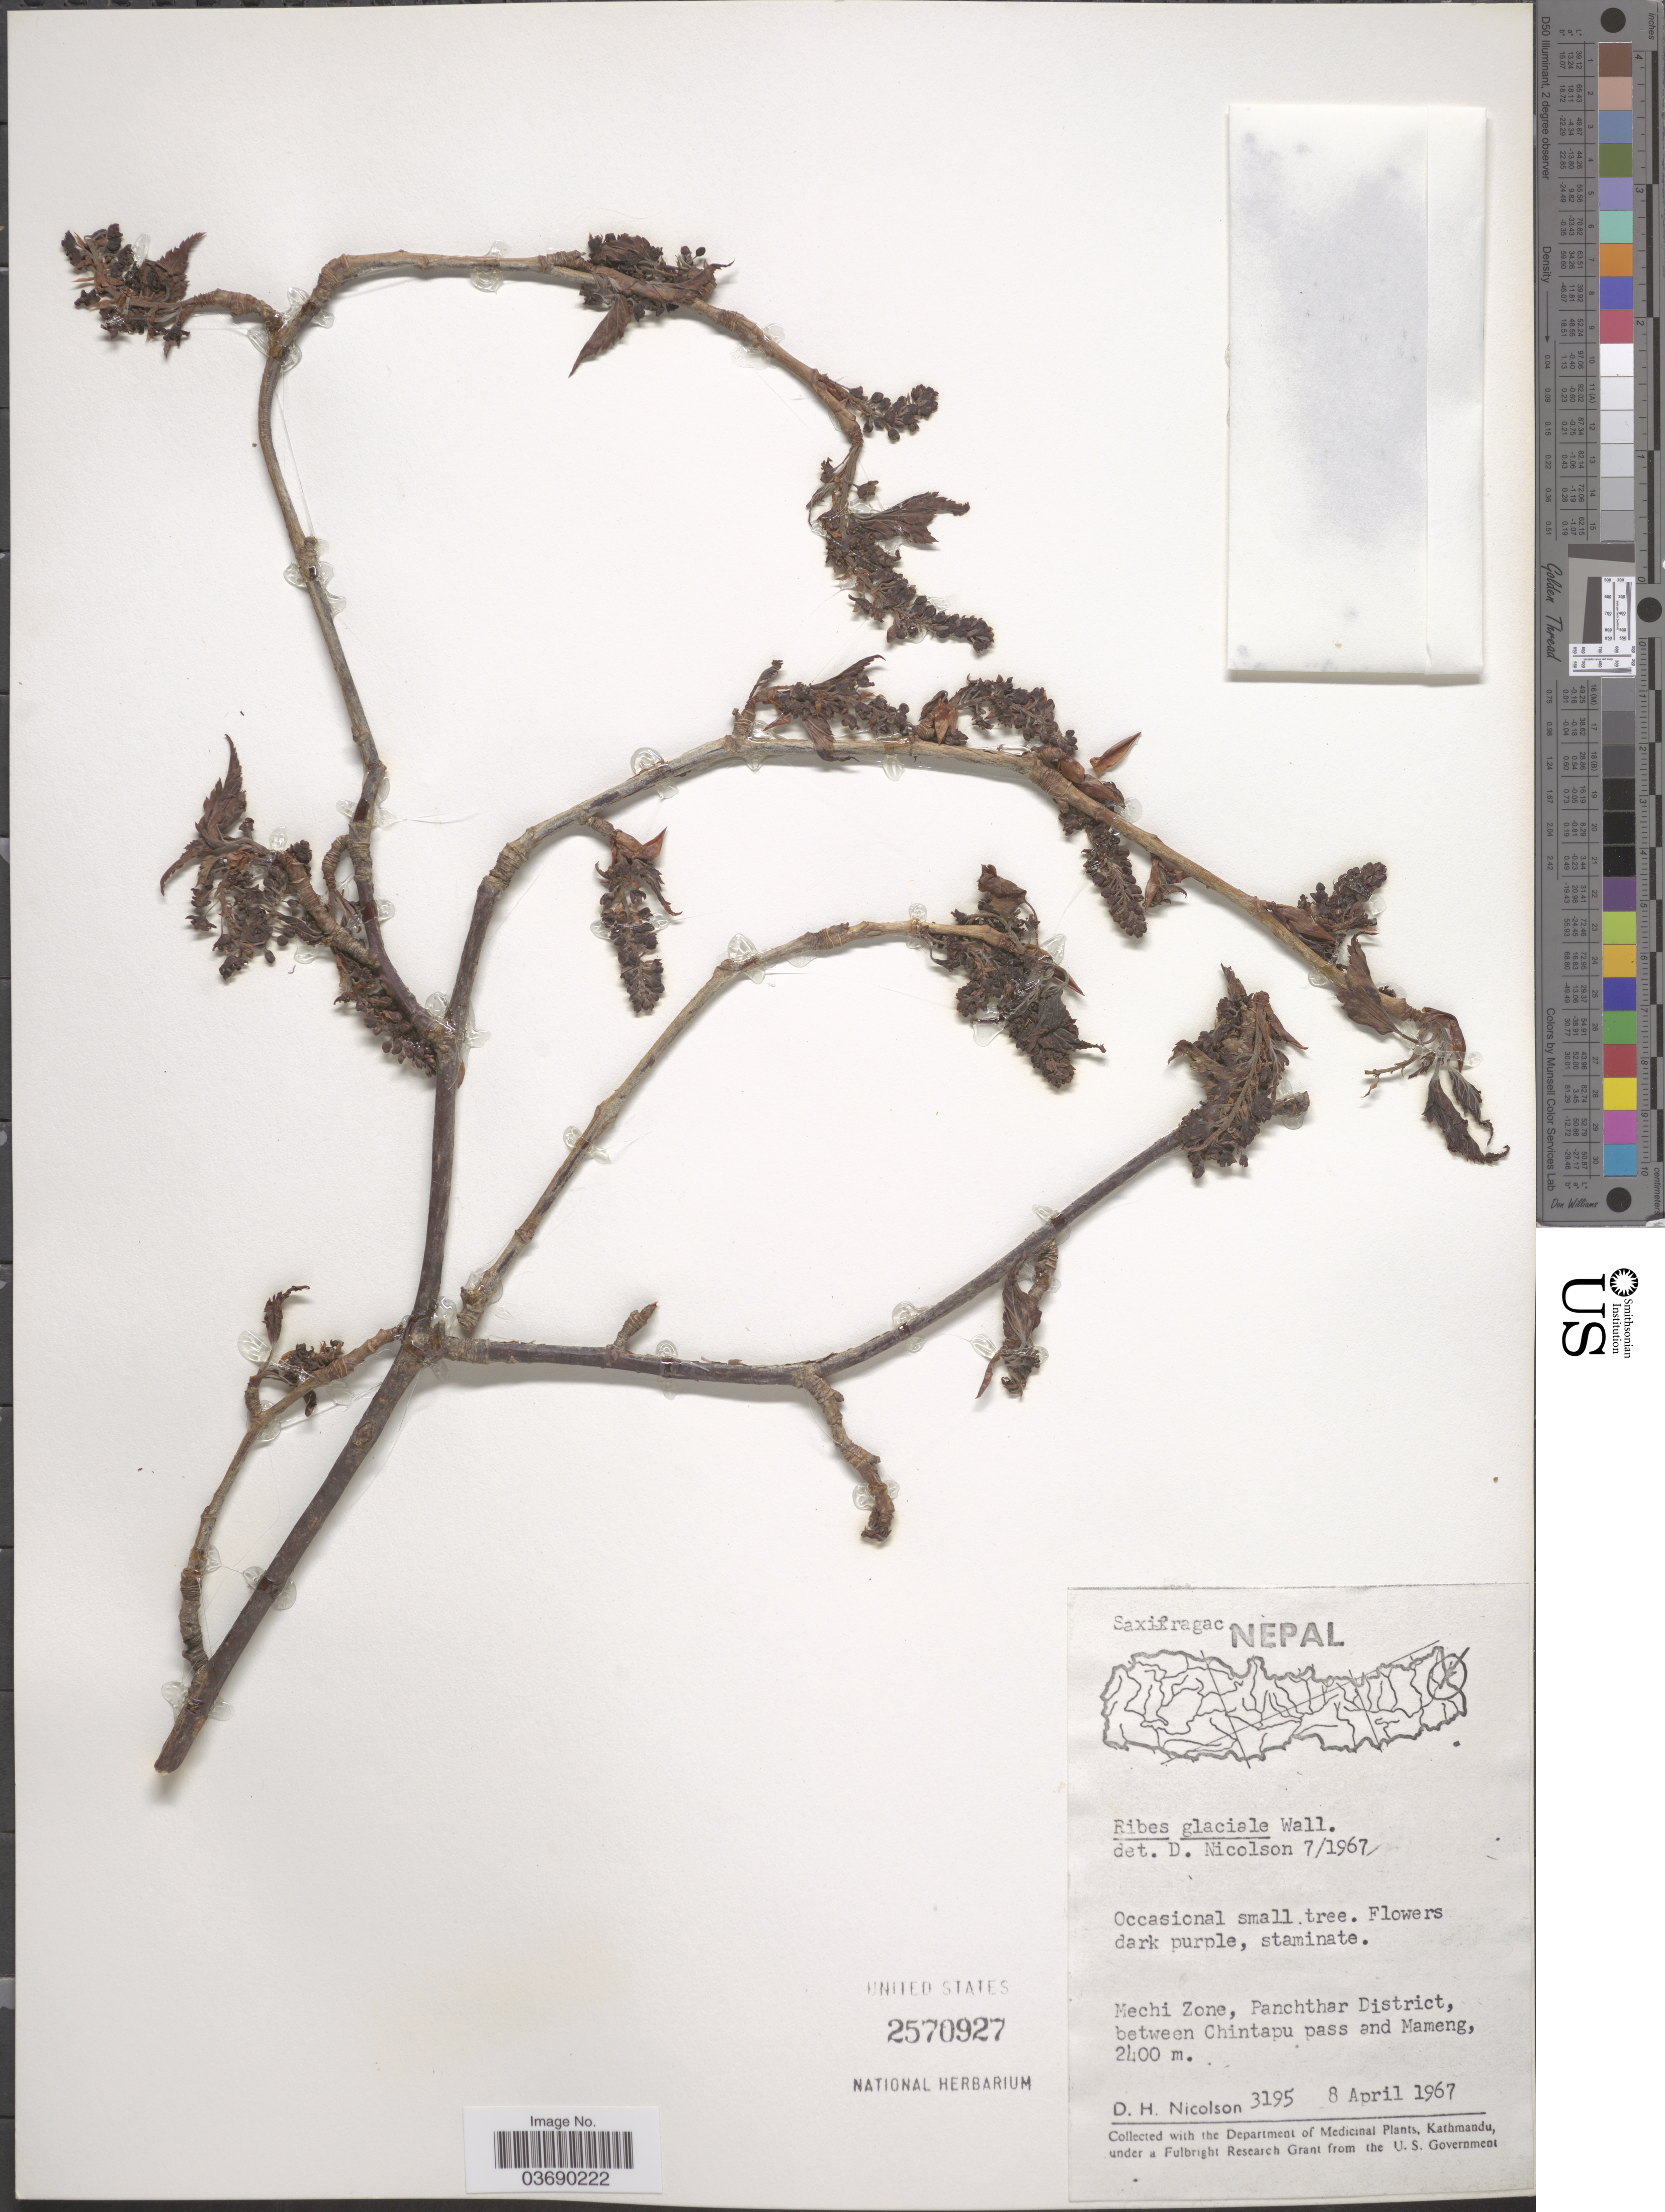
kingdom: Plantae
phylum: Tracheophyta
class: Magnoliopsida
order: Saxifragales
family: Grossulariaceae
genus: Ribes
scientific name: Ribes glaciale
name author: Wall.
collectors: D. H. Nicolson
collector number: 3195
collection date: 1967-04-08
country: Nepal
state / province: Mechi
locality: Mechi Zone, Panchthar District, between Chintapu Pass and Mameng.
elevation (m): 2400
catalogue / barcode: US 2570927